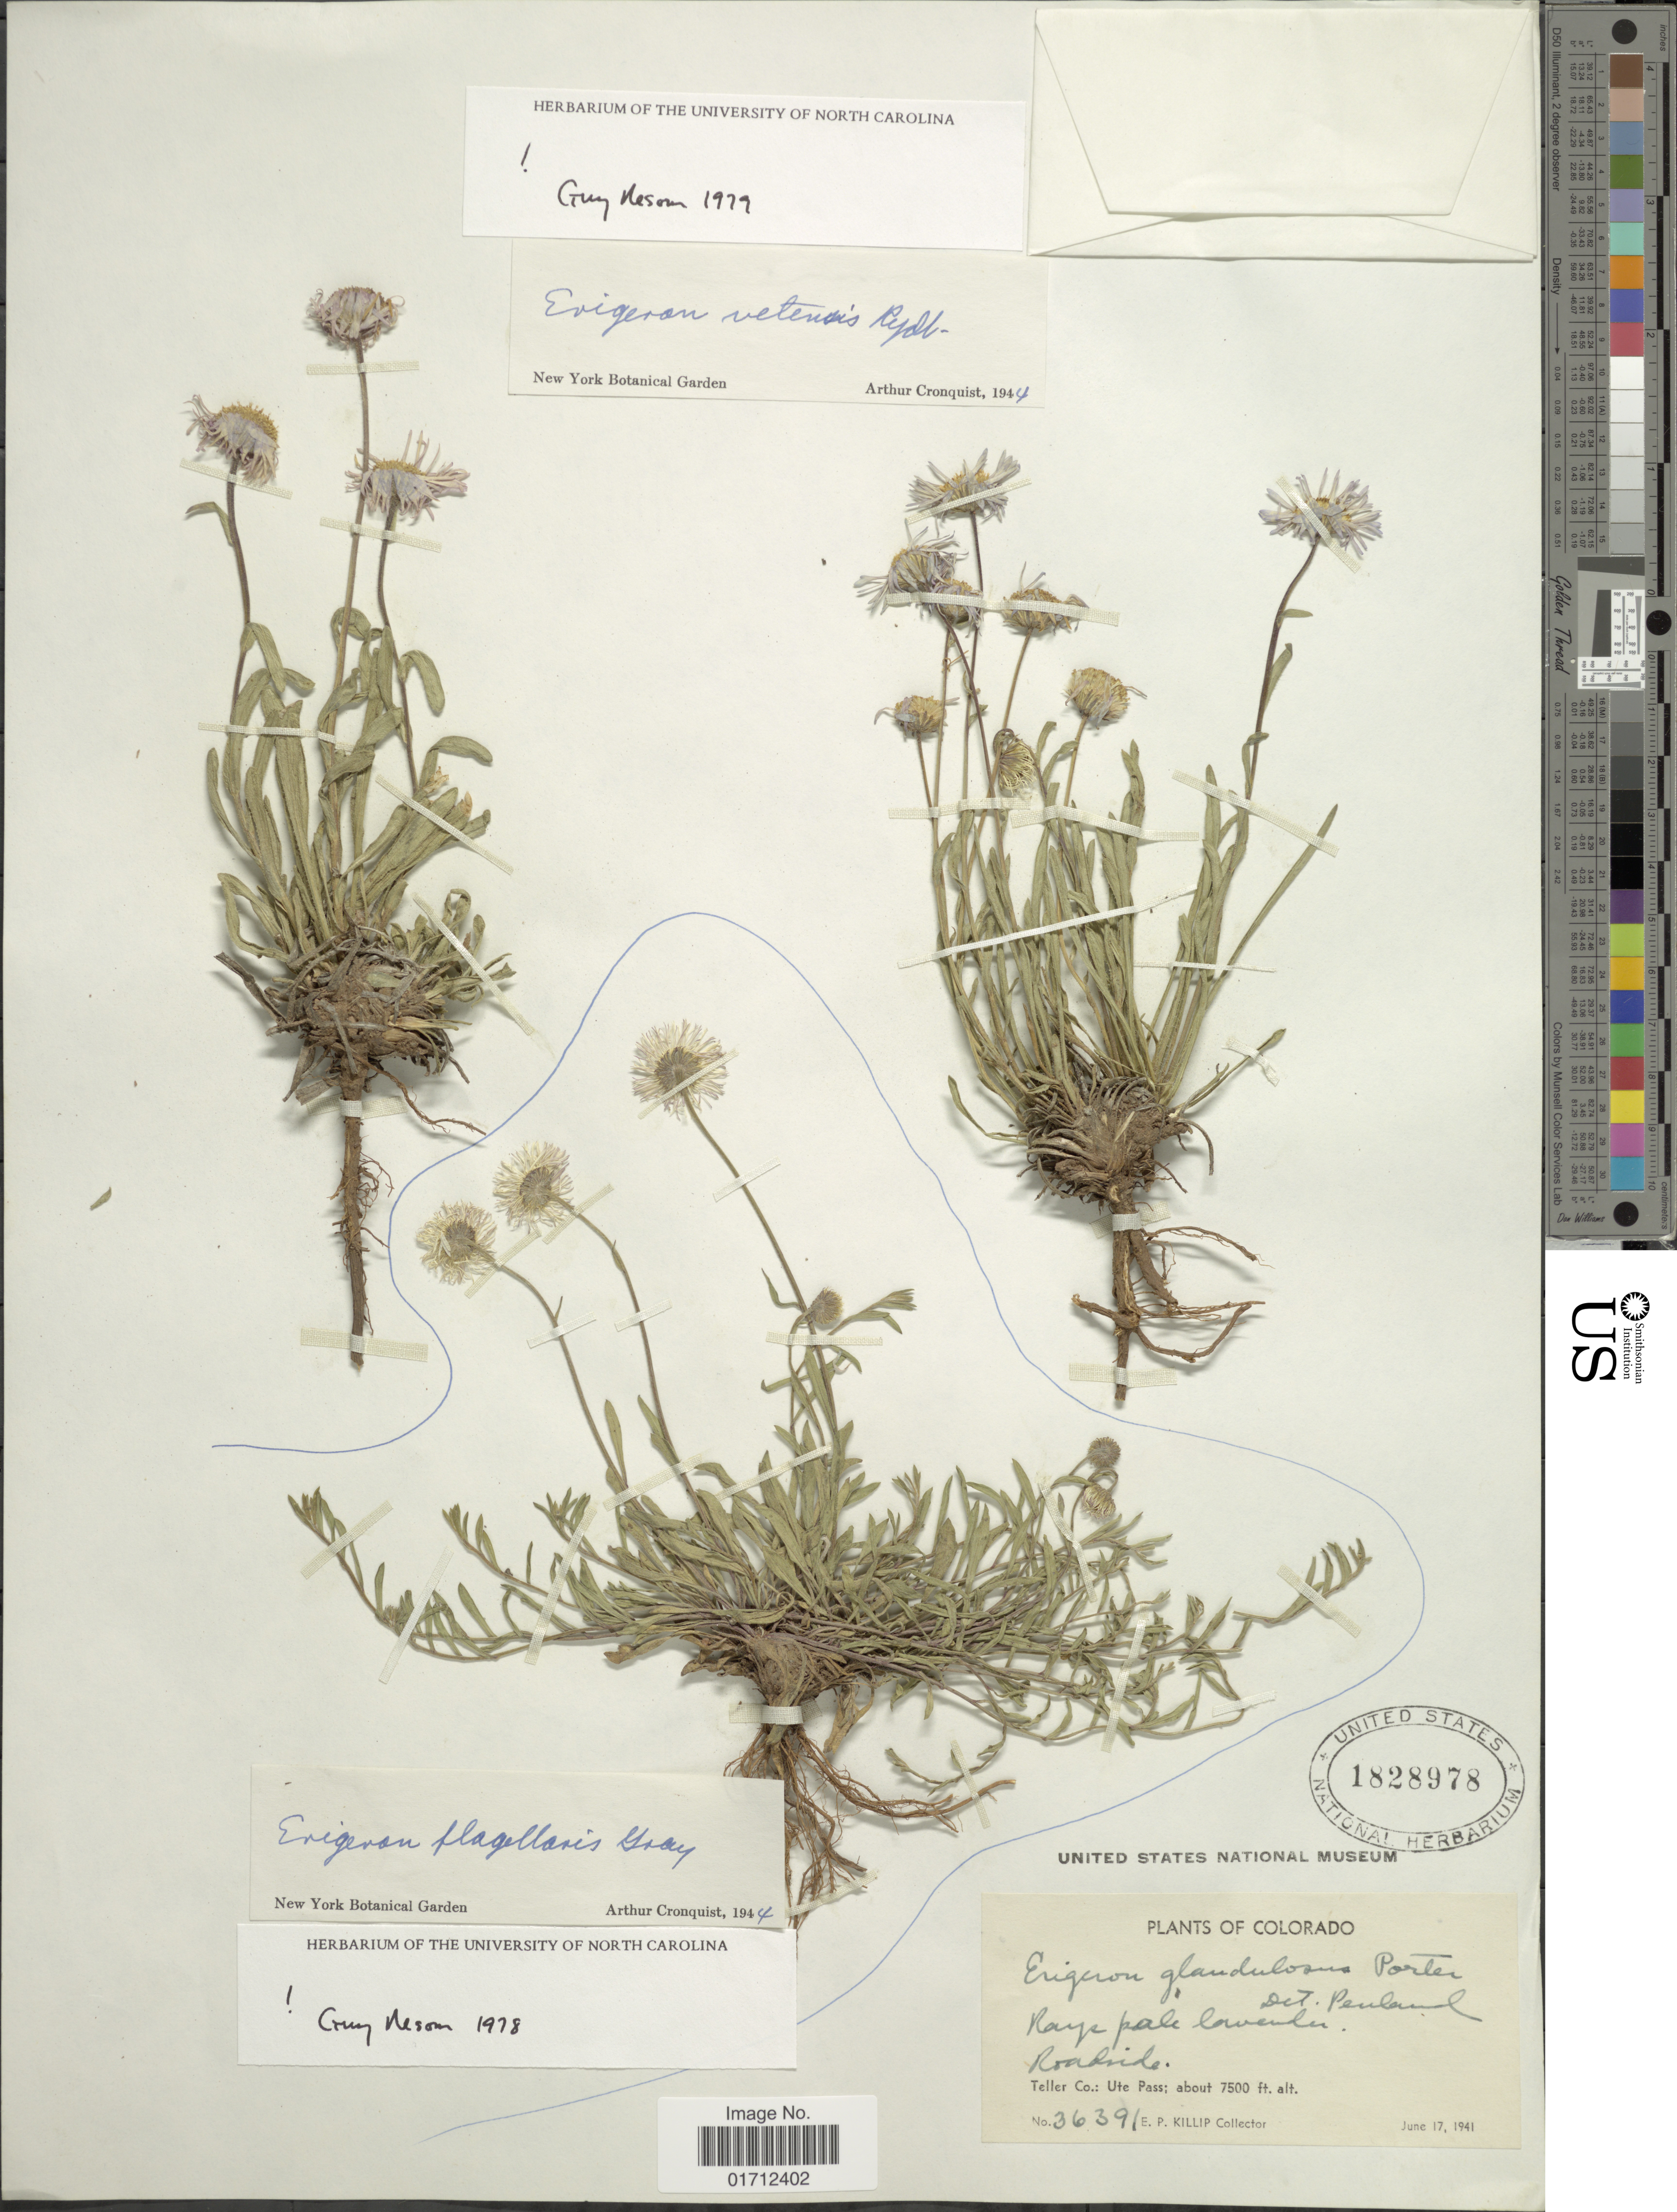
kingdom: Plantae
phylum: Tracheophyta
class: Magnoliopsida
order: Asterales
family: Asteraceae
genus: Erigeron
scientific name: Erigeron flagellaris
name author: A. Gray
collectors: E. P. Killip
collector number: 36391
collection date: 1941-06-17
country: United States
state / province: Colorado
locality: Teller Co.: Ute Pass.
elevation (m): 2286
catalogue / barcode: US 1828978